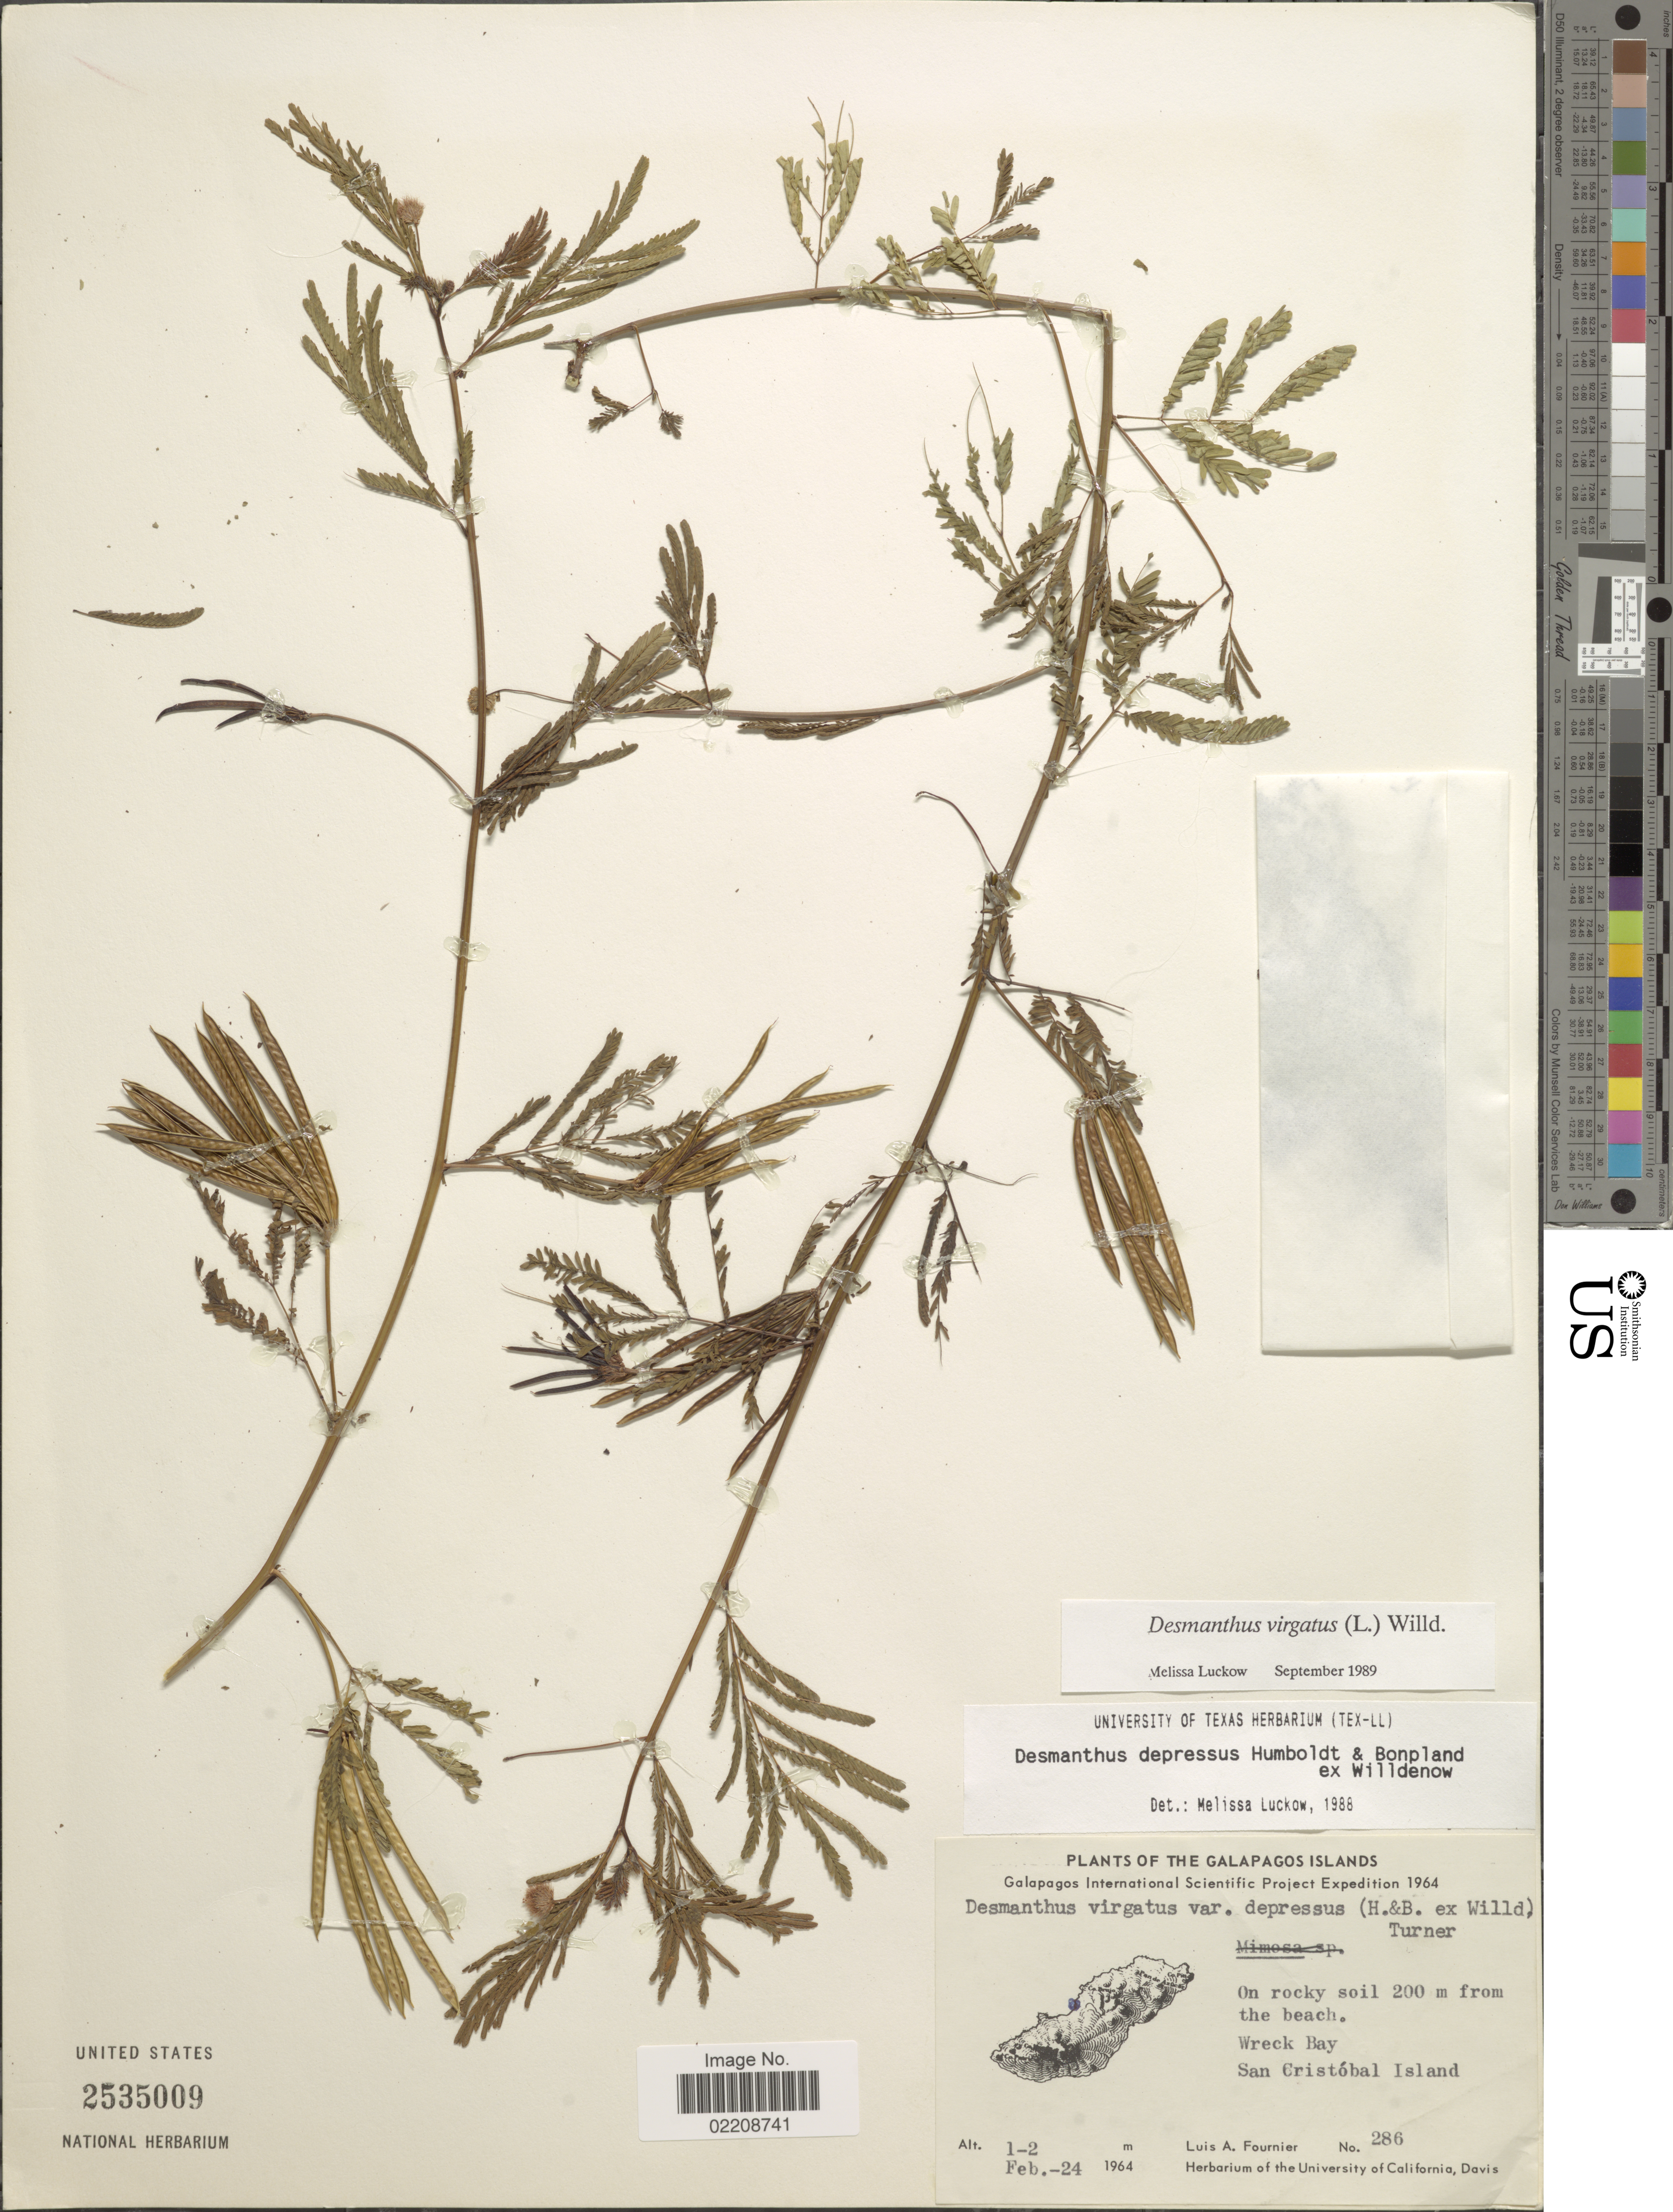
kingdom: Plantae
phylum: Tracheophyta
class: Magnoliopsida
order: Fabales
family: Fabaceae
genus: Desmanthus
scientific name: Desmanthus virgatus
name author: (L.) Willd.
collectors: L. A. Fournier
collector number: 286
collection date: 1964-02-24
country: Ecuador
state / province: Colón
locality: Galapagos Islands, Wreck Bay, San Cristobal Island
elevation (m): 1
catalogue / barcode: US 2535009